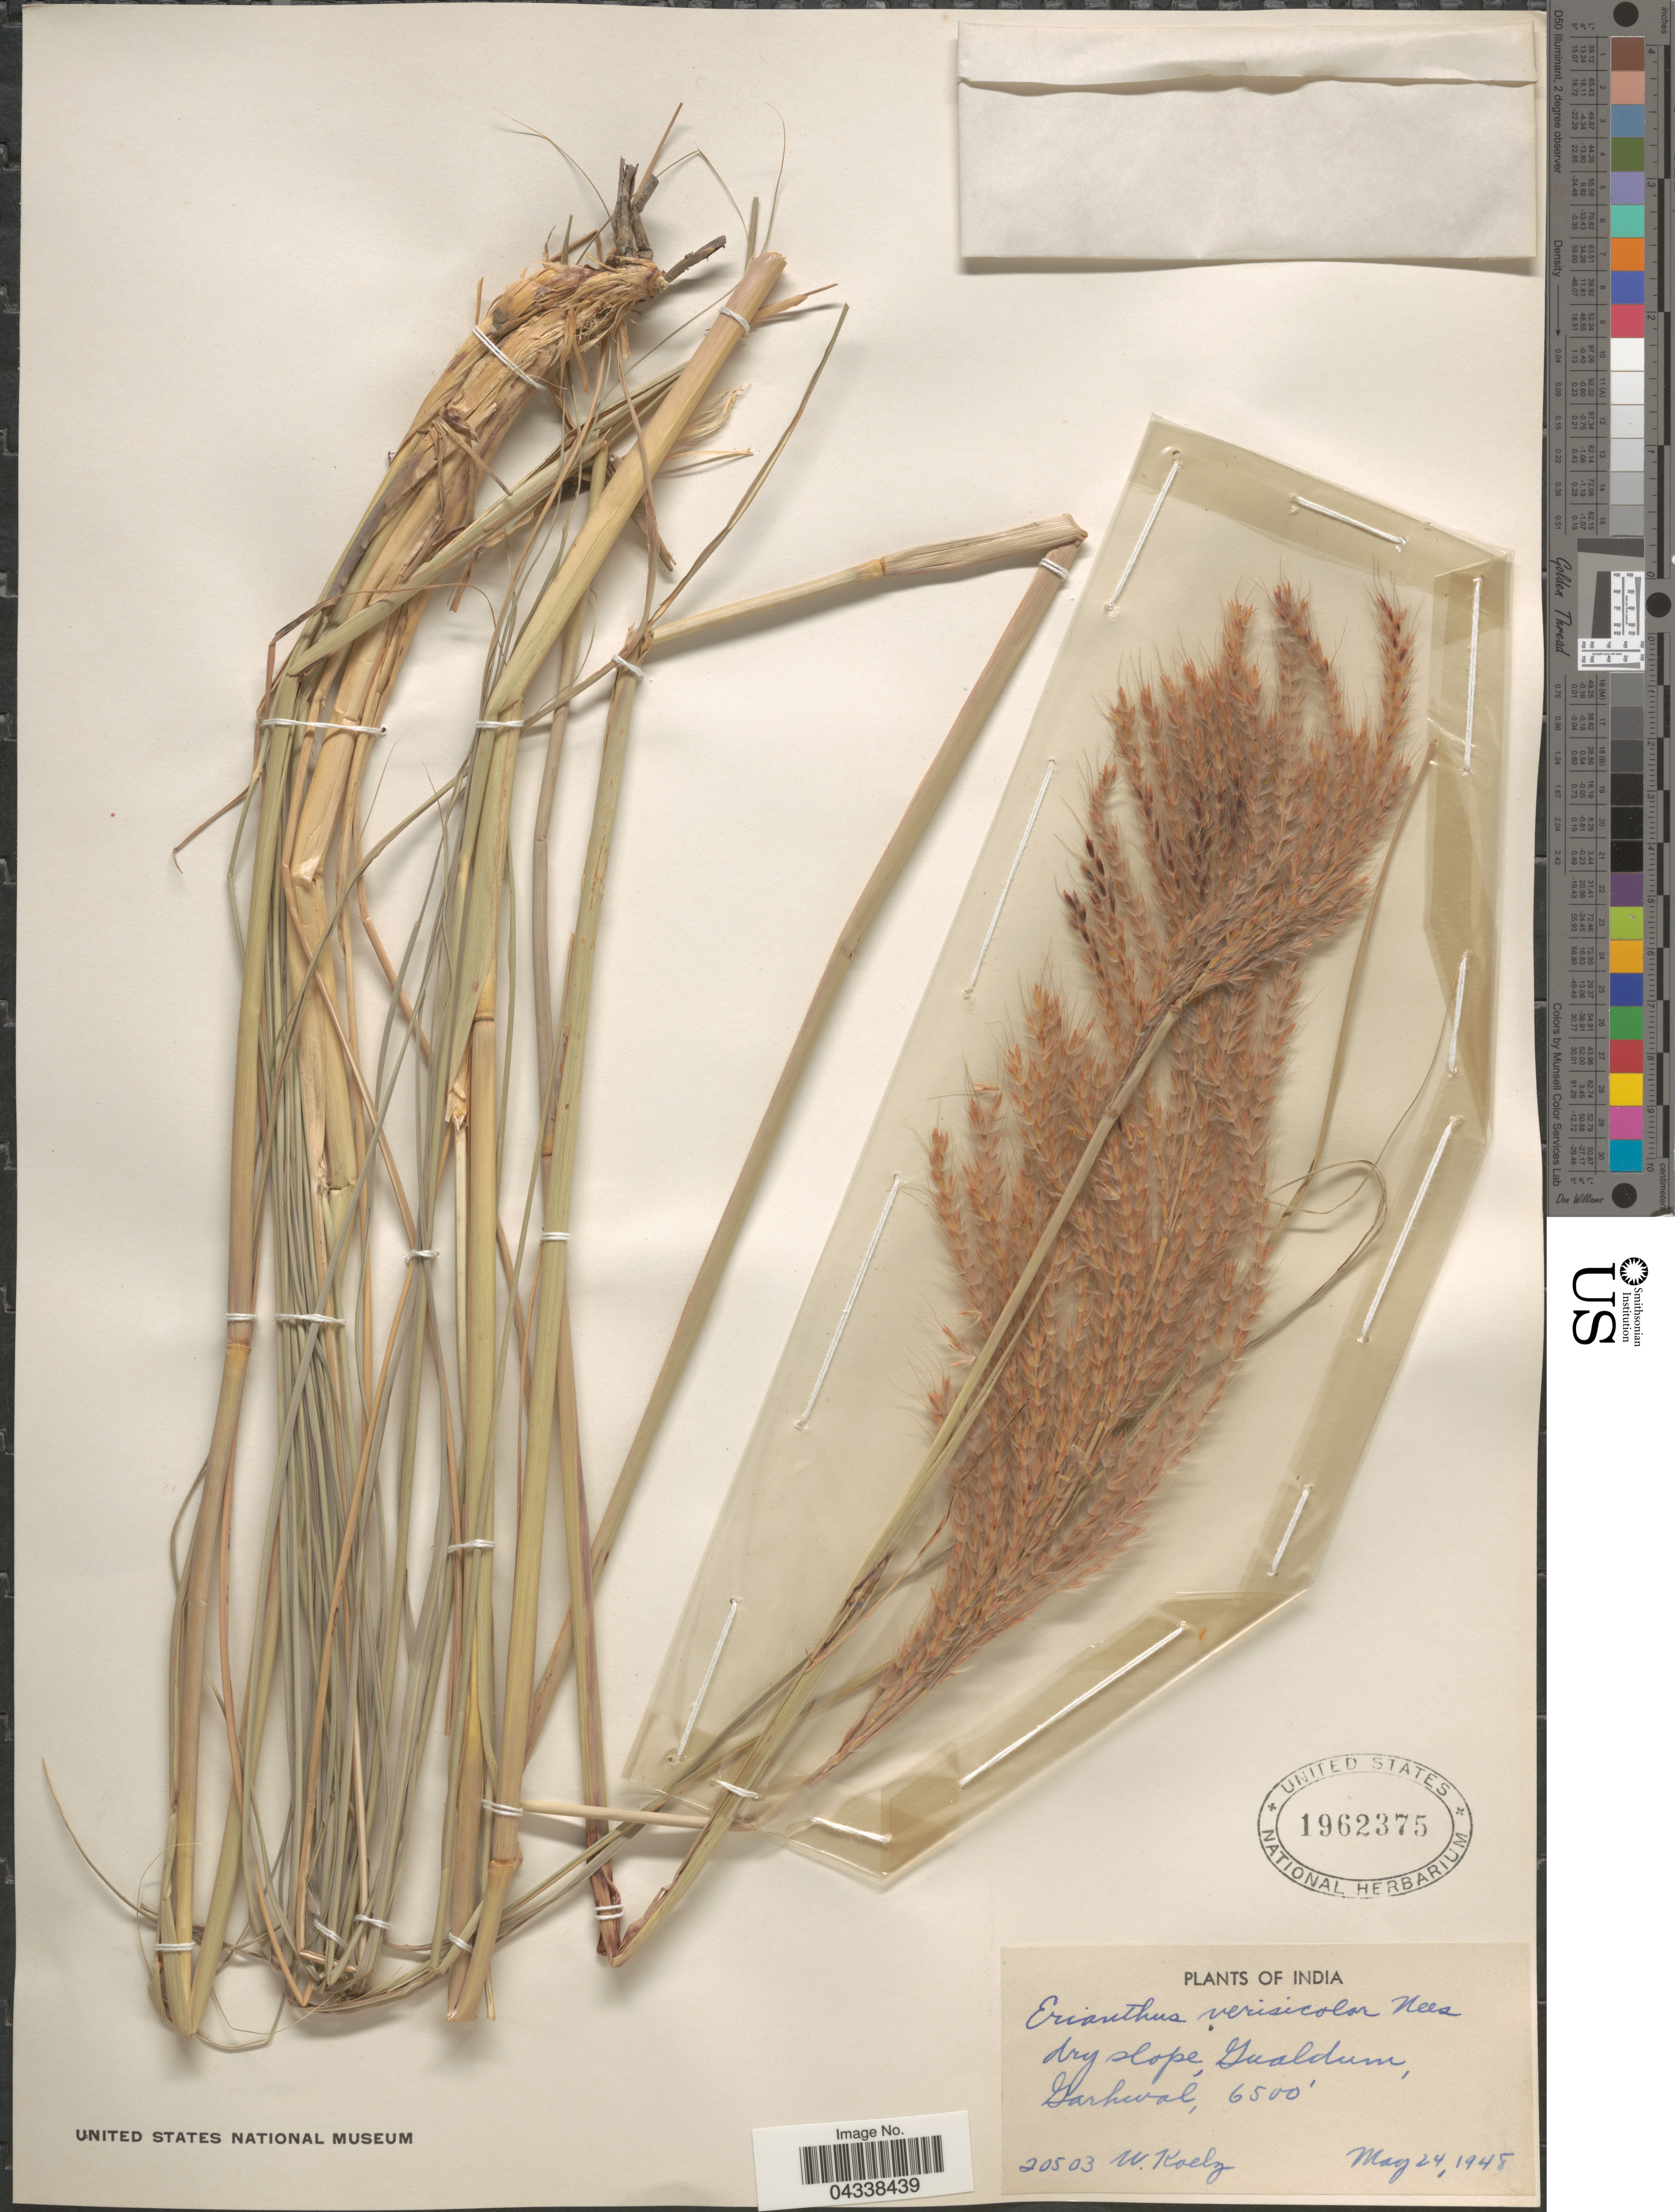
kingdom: Plantae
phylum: Tracheophyta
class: Liliopsida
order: Poales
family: Poaceae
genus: Saccharum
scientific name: Saccharum rufipilum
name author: Steud.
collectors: W. Koelz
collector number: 20503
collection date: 1948-05-24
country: India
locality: Dry slope, Gualdum, Garhwal.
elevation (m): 1981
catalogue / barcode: US 1962375